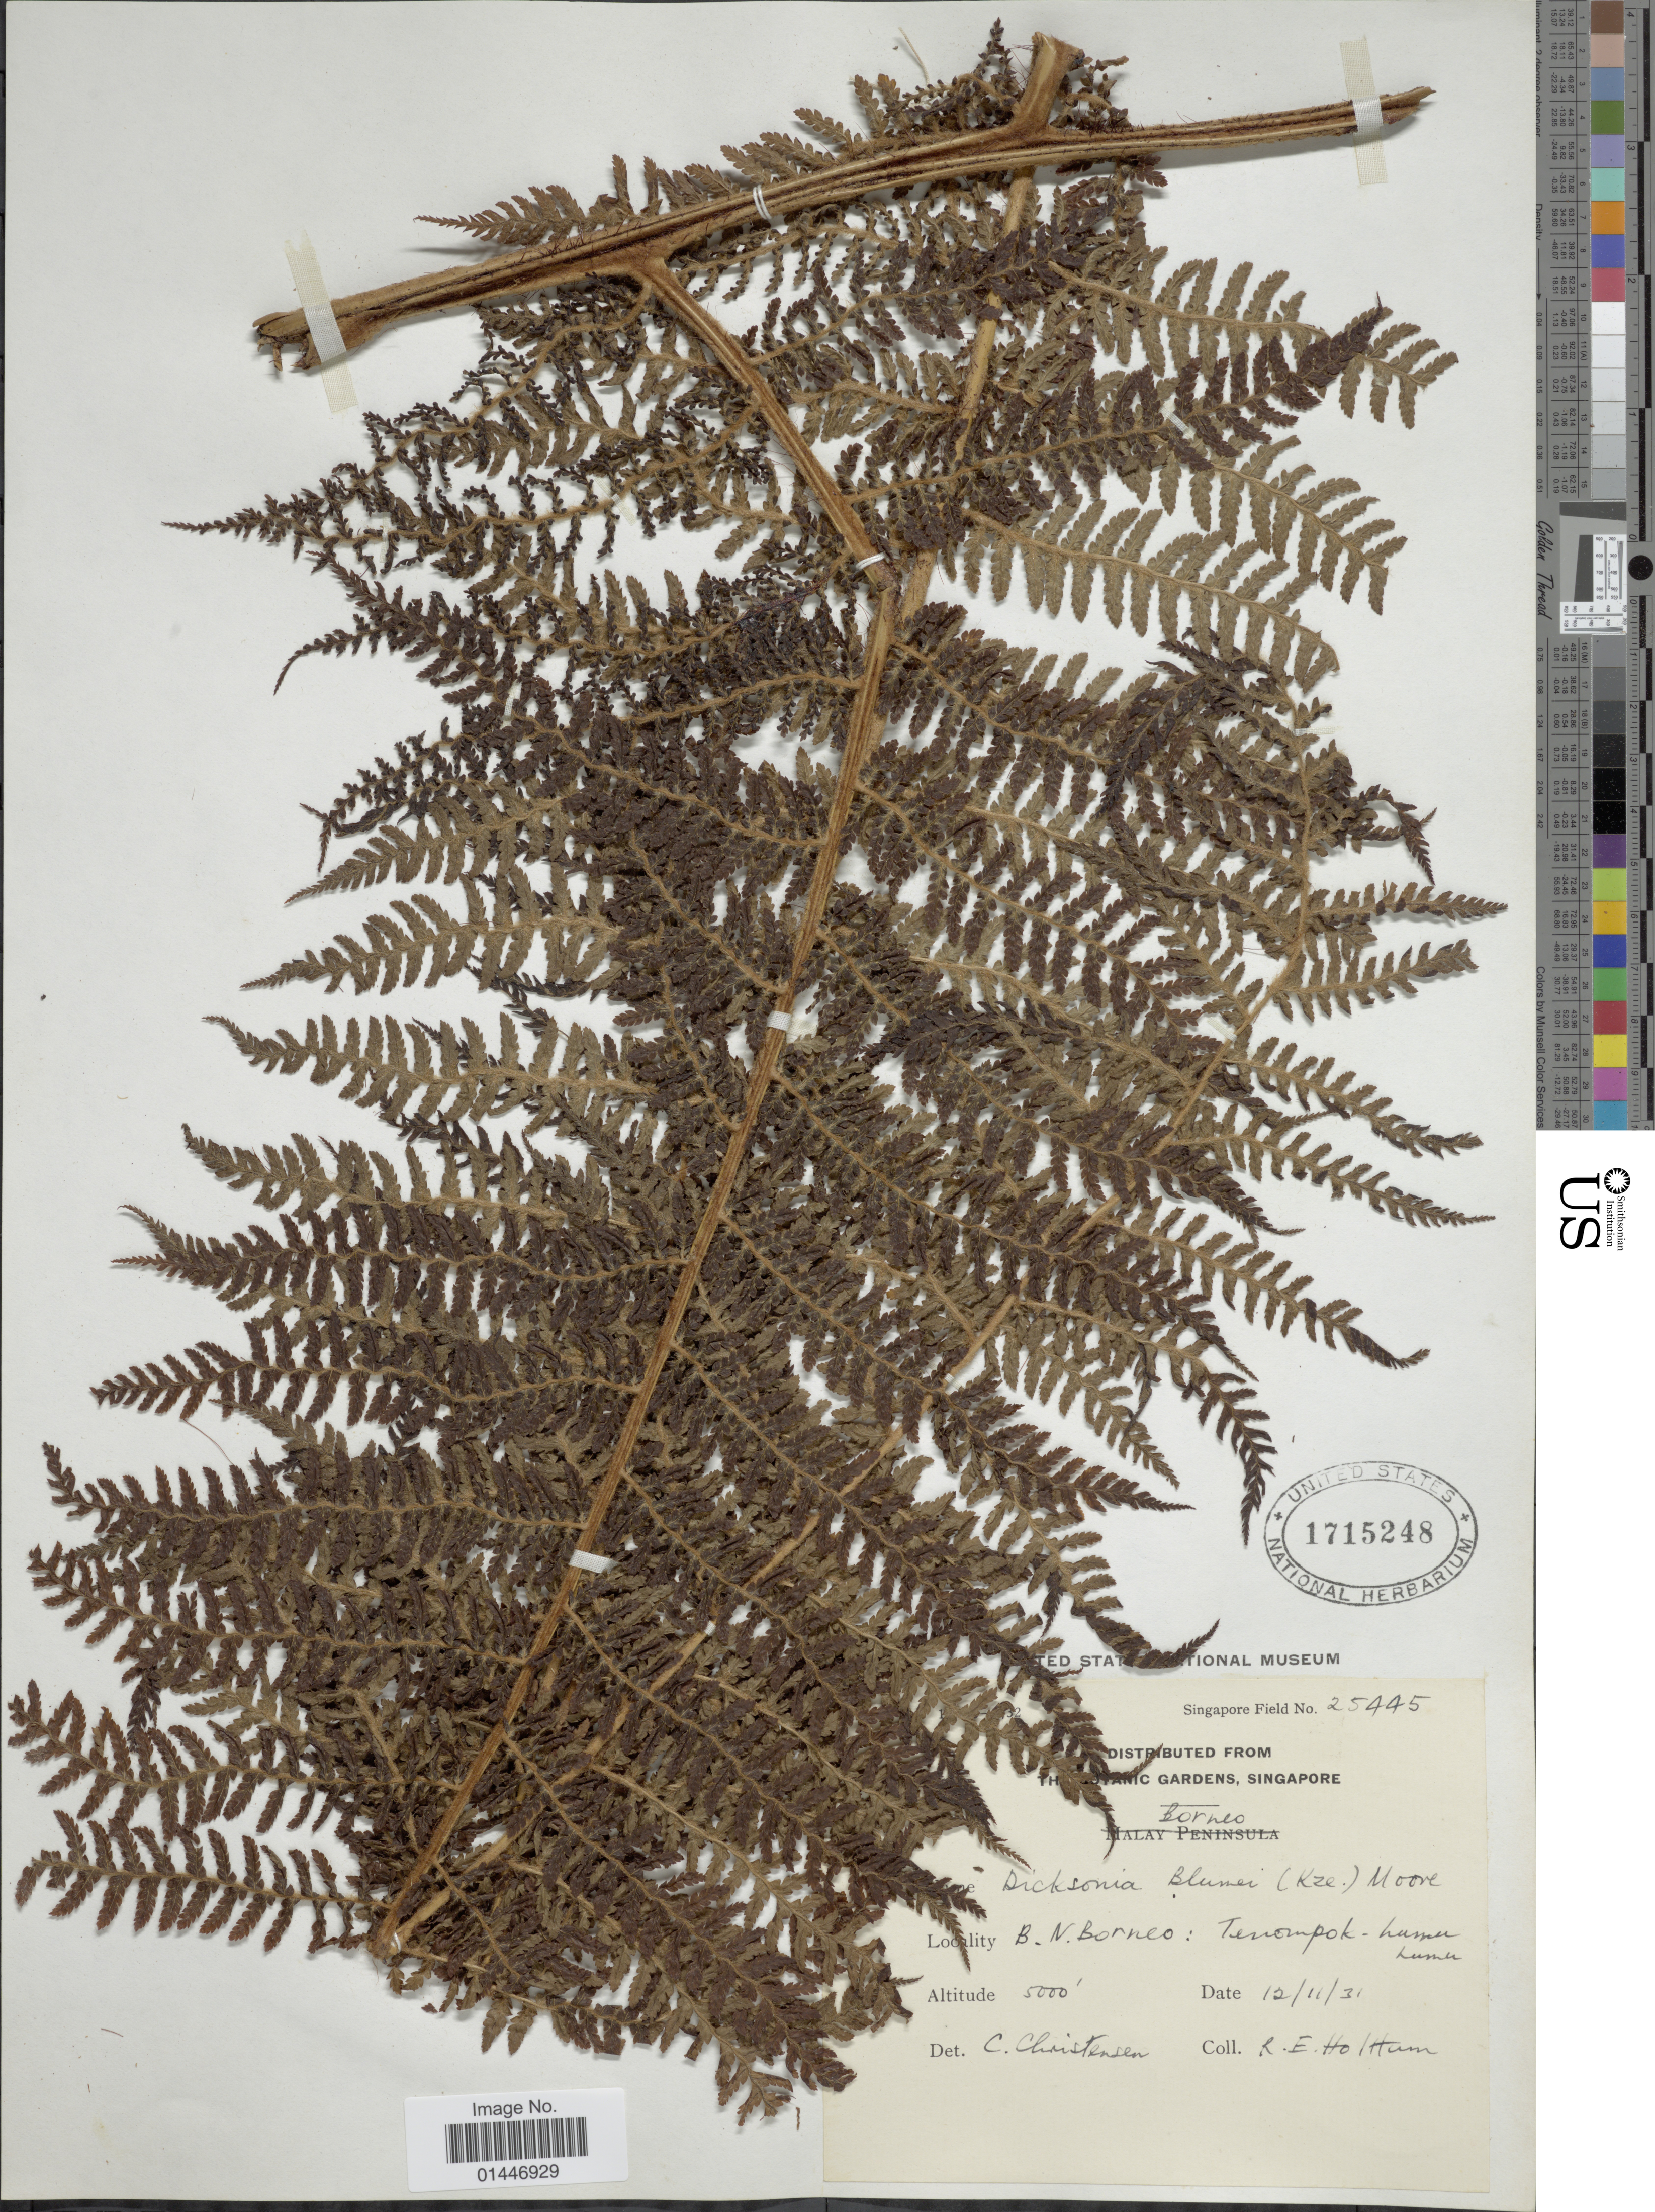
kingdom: Plantae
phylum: Tracheophyta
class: Polypodiopsida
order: Cyatheales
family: Dicksoniaceae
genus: Dicksonia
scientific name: Dicksonia mollis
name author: Holttum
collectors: R. E. Holttum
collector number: Singapore Field 25445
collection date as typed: Transcribed d/m/y: 12/11/31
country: Malaysia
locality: B. N. Borneo: Tenompok - Lumu Lumu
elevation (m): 1524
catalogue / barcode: US 1715248